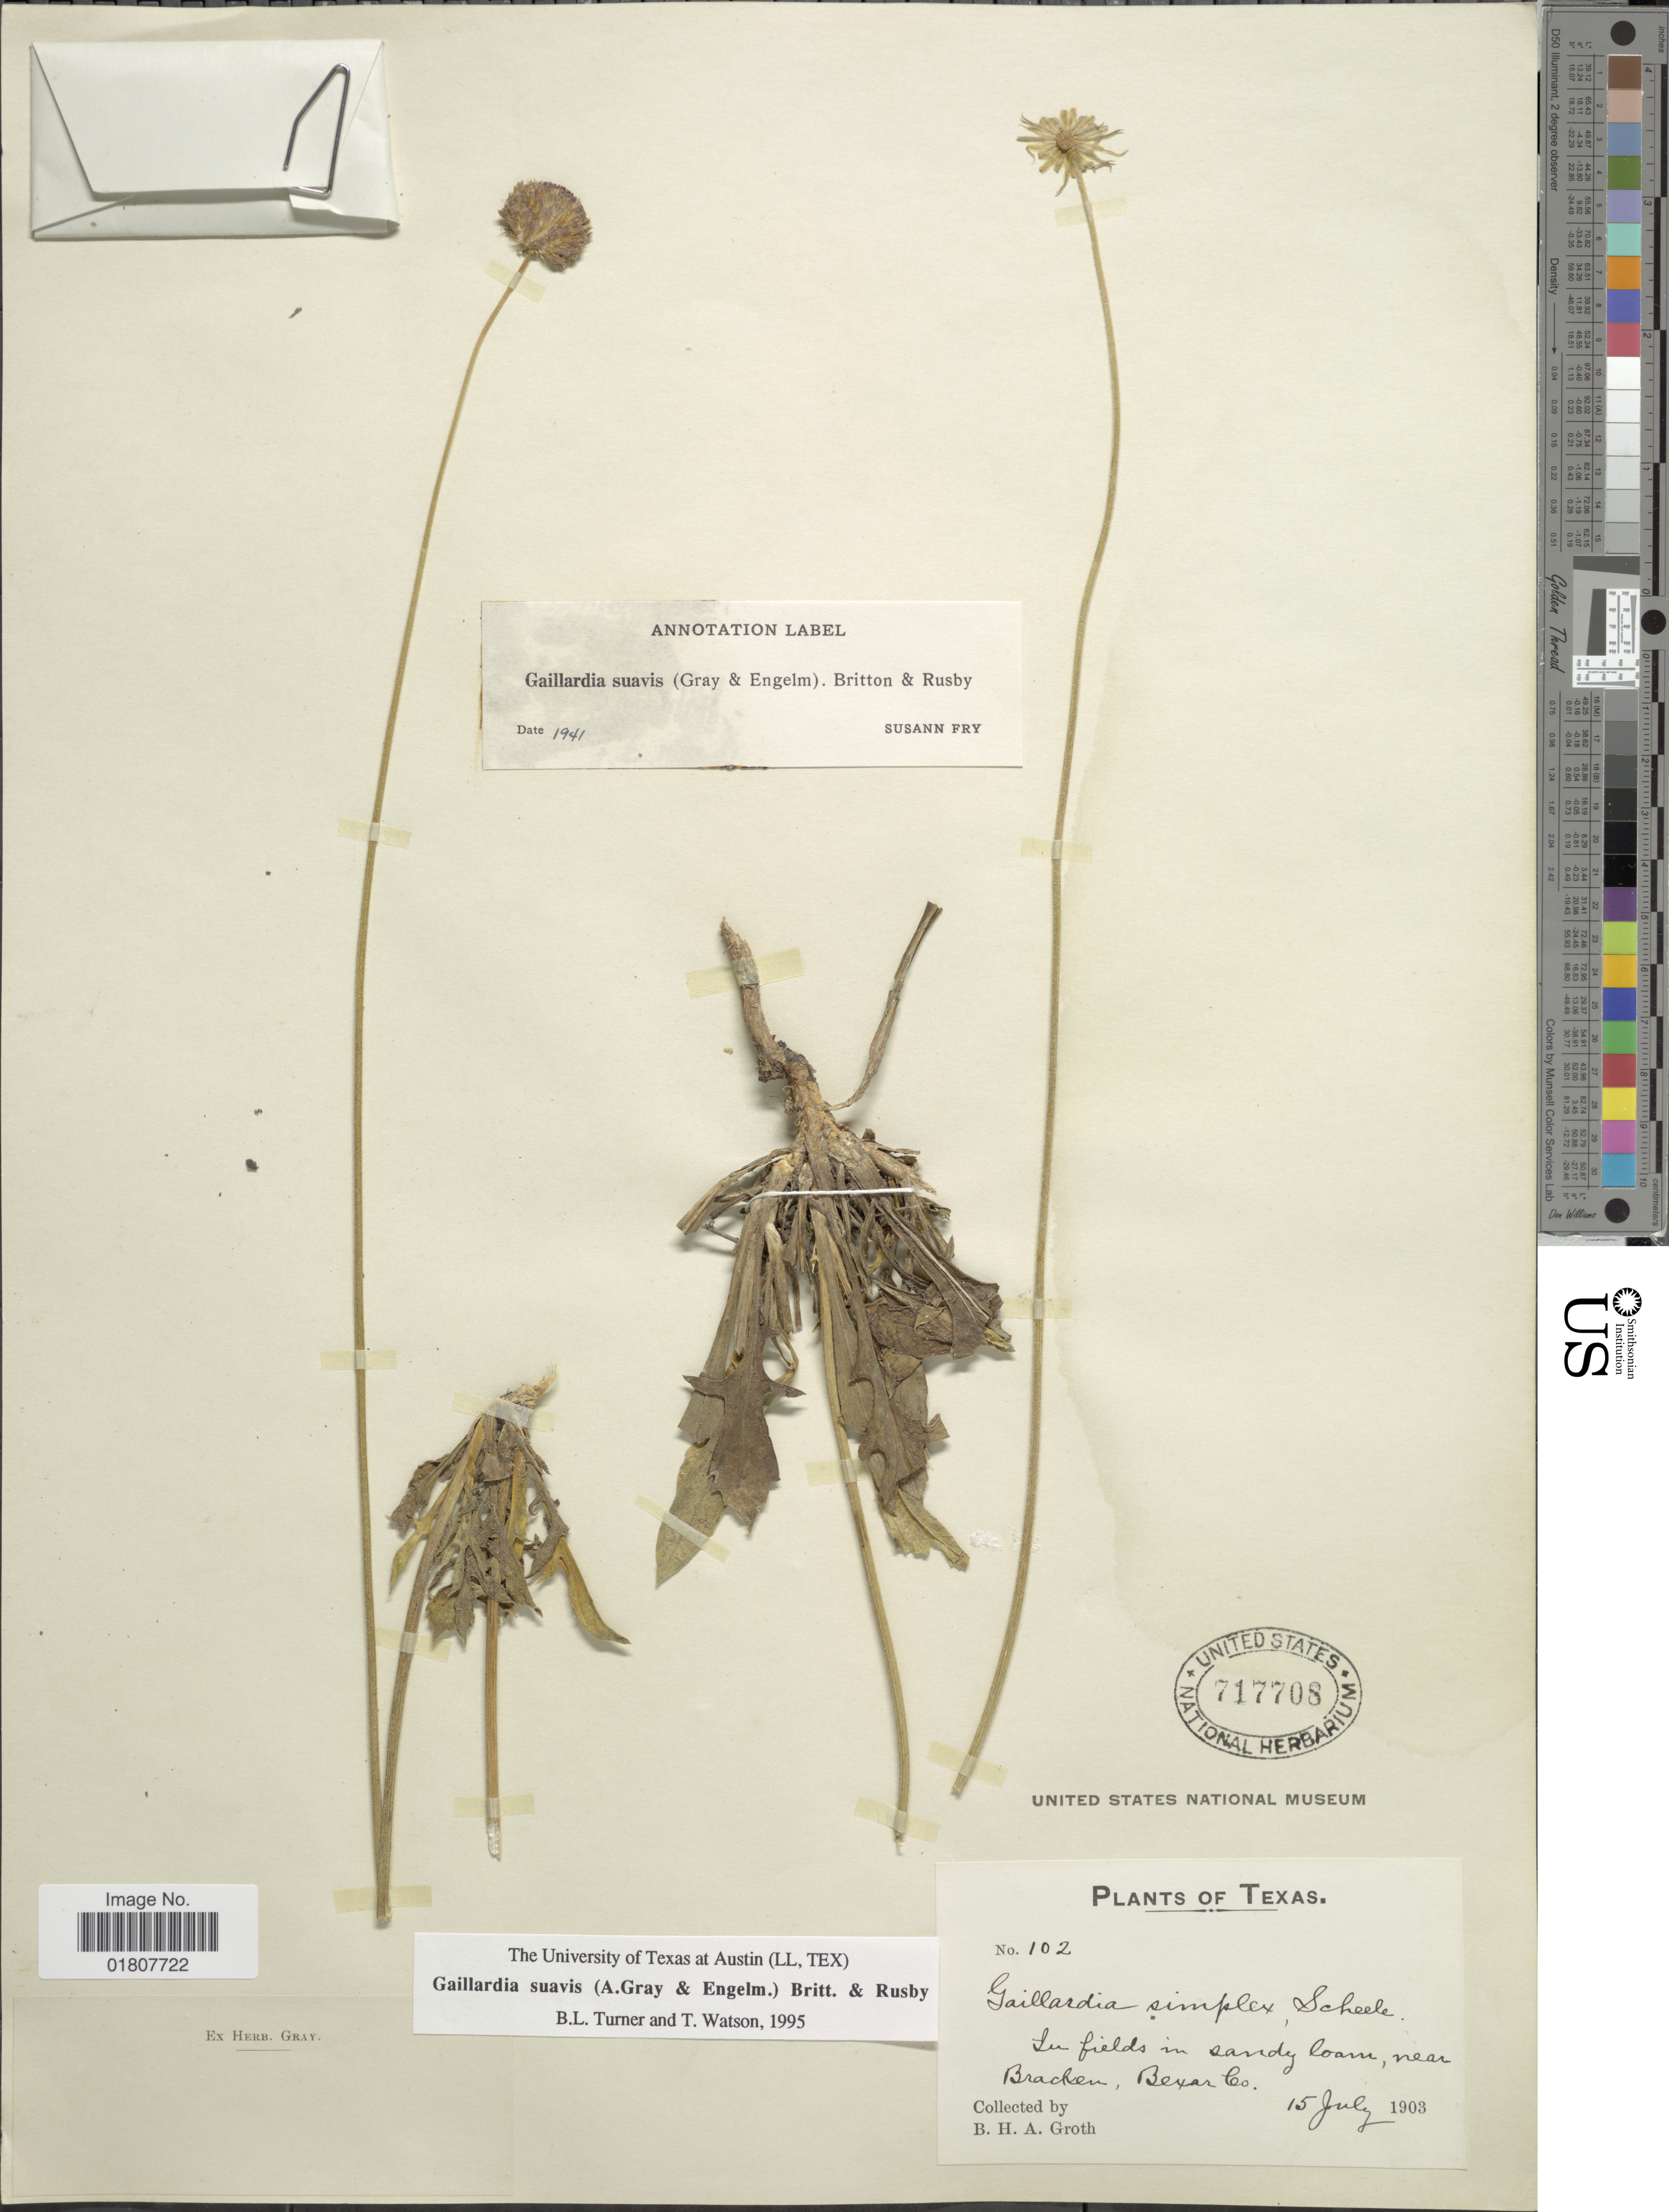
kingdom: Plantae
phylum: Tracheophyta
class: Magnoliopsida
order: Asterales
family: Asteraceae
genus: Gaillardia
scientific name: Gaillardia suavis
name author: (A. Gray & Engelm.) Britton & Rusby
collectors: B. Groth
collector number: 102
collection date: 1903-07-15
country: United States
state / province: Texas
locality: In fields in sandy loam, near Bracken, Bexar Co.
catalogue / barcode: US 717708